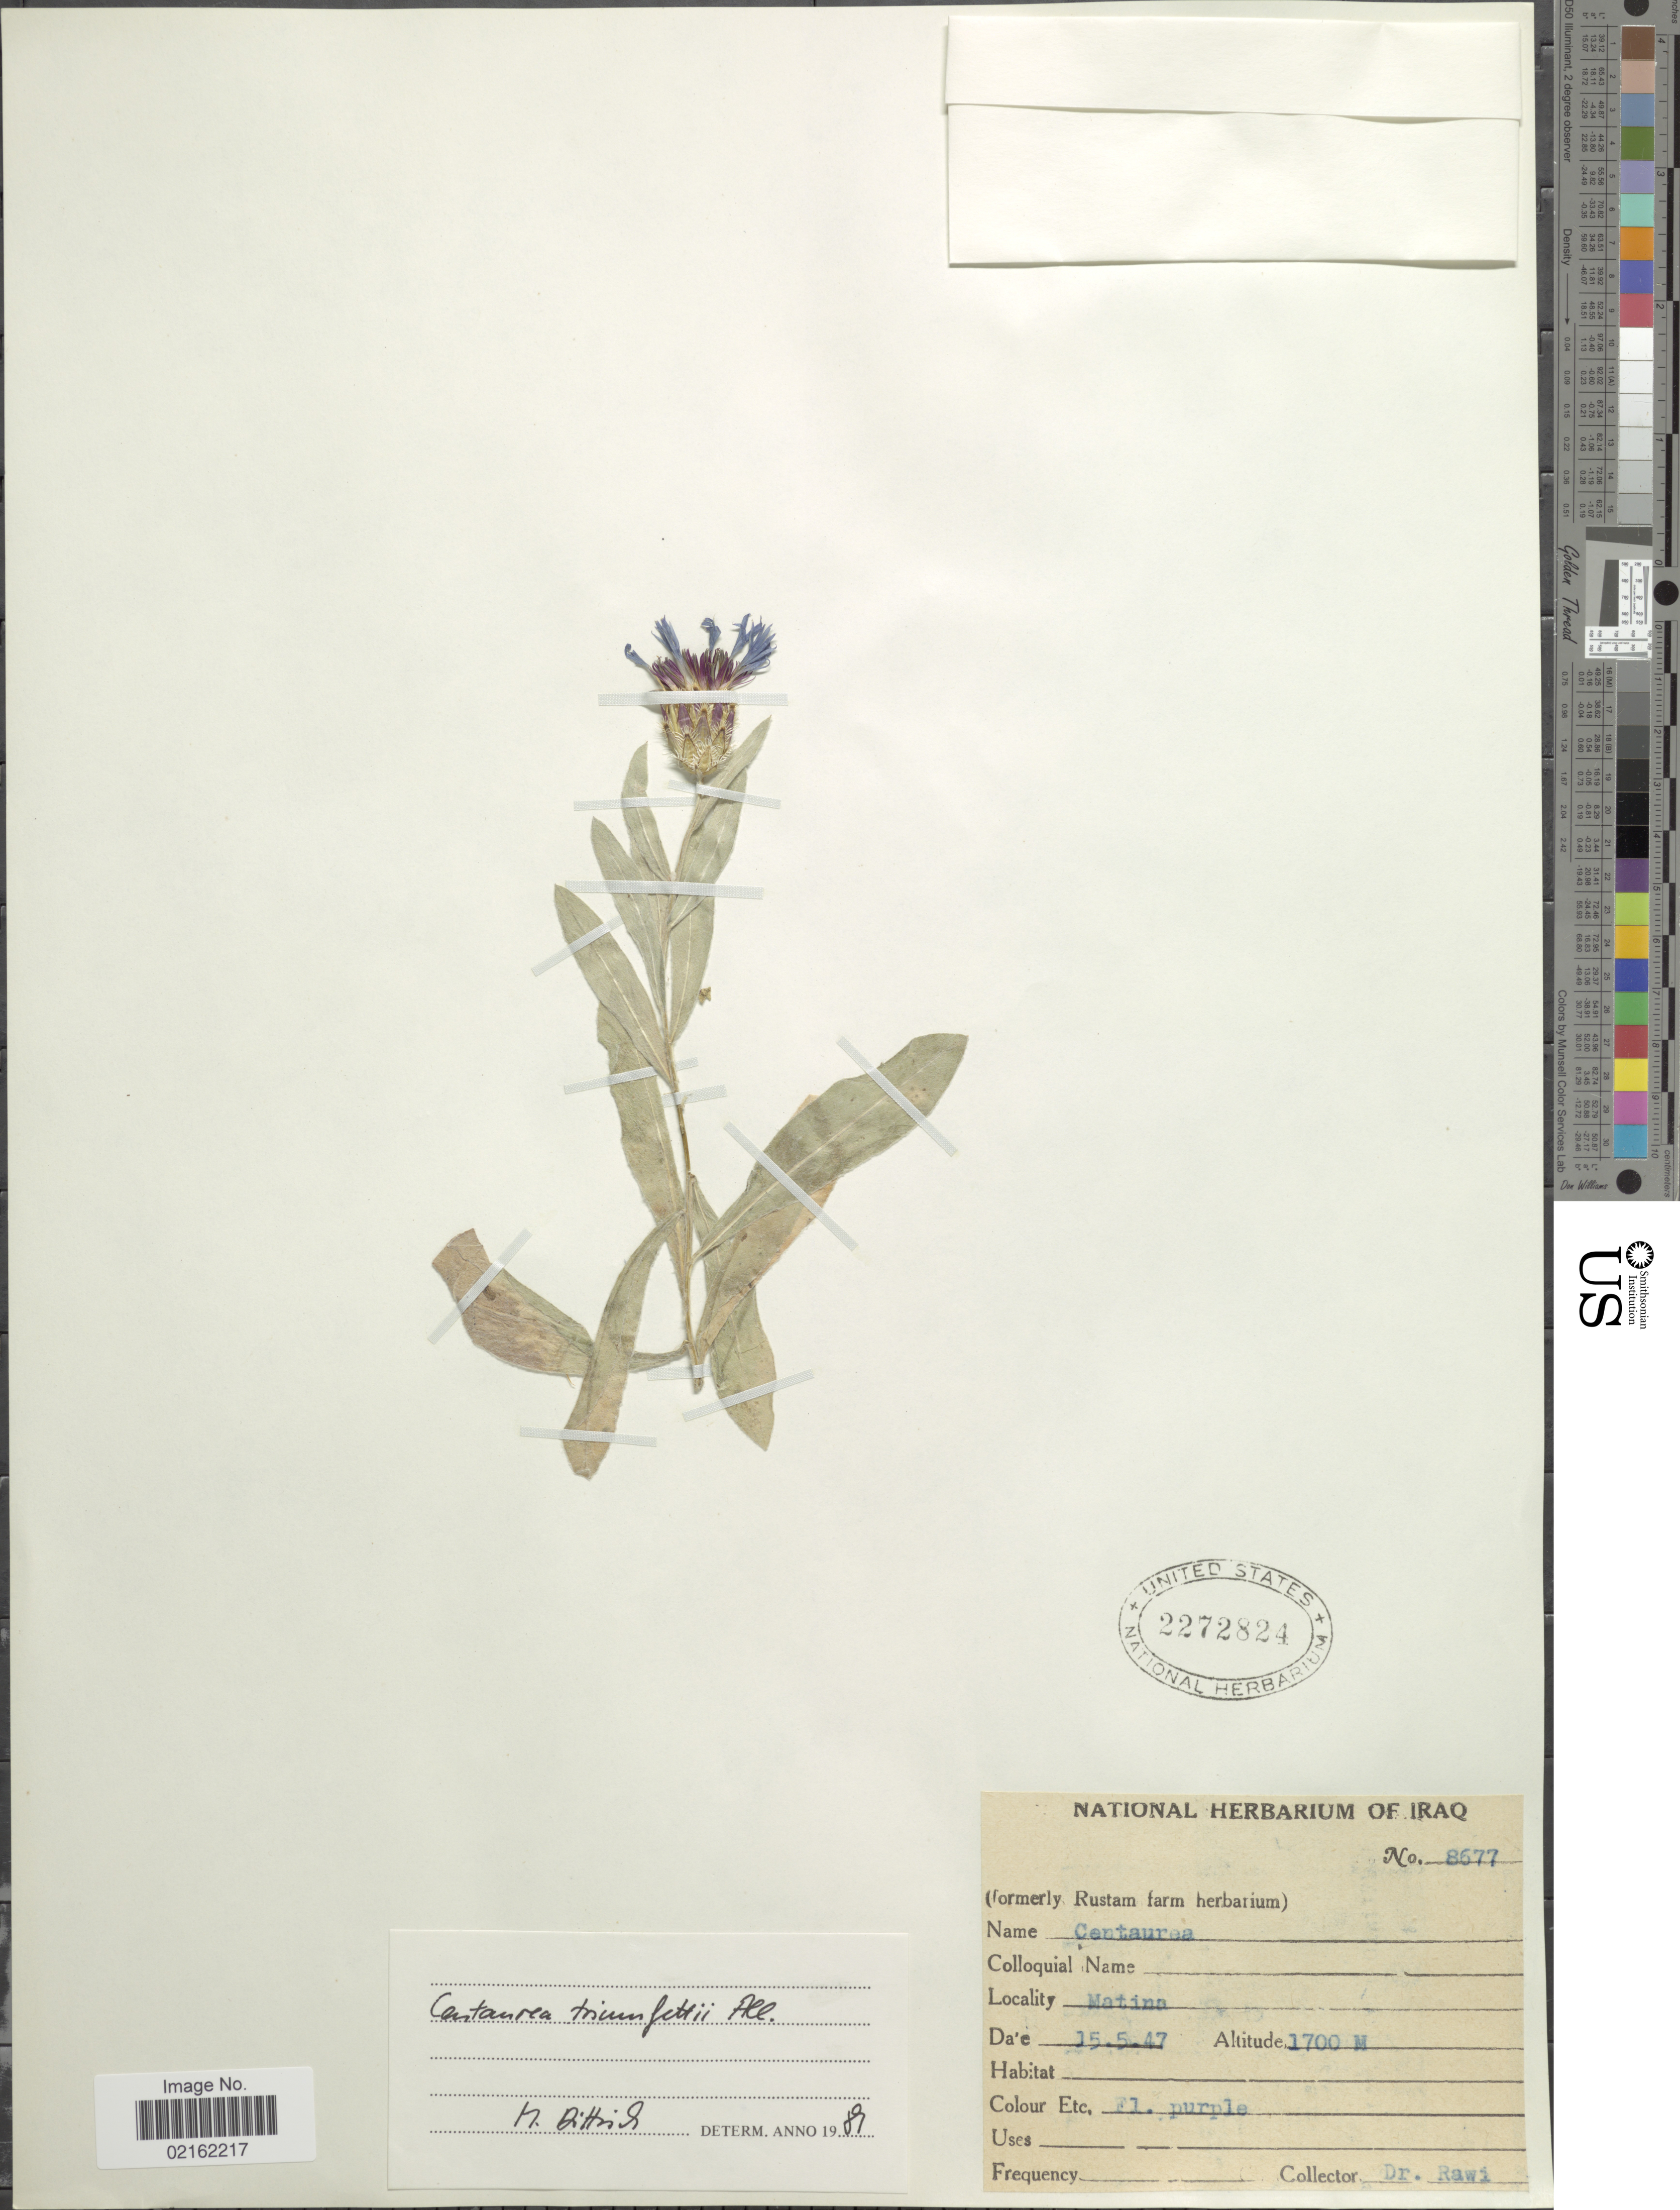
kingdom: Plantae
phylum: Tracheophyta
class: Magnoliopsida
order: Asterales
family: Asteraceae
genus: Centaurea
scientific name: Centaurea triumfetti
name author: All.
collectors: -. Rawi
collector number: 8677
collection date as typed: Transcribed d/m/y: 15/5/47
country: Iraq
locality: Matina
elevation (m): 1700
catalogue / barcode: US 2272824